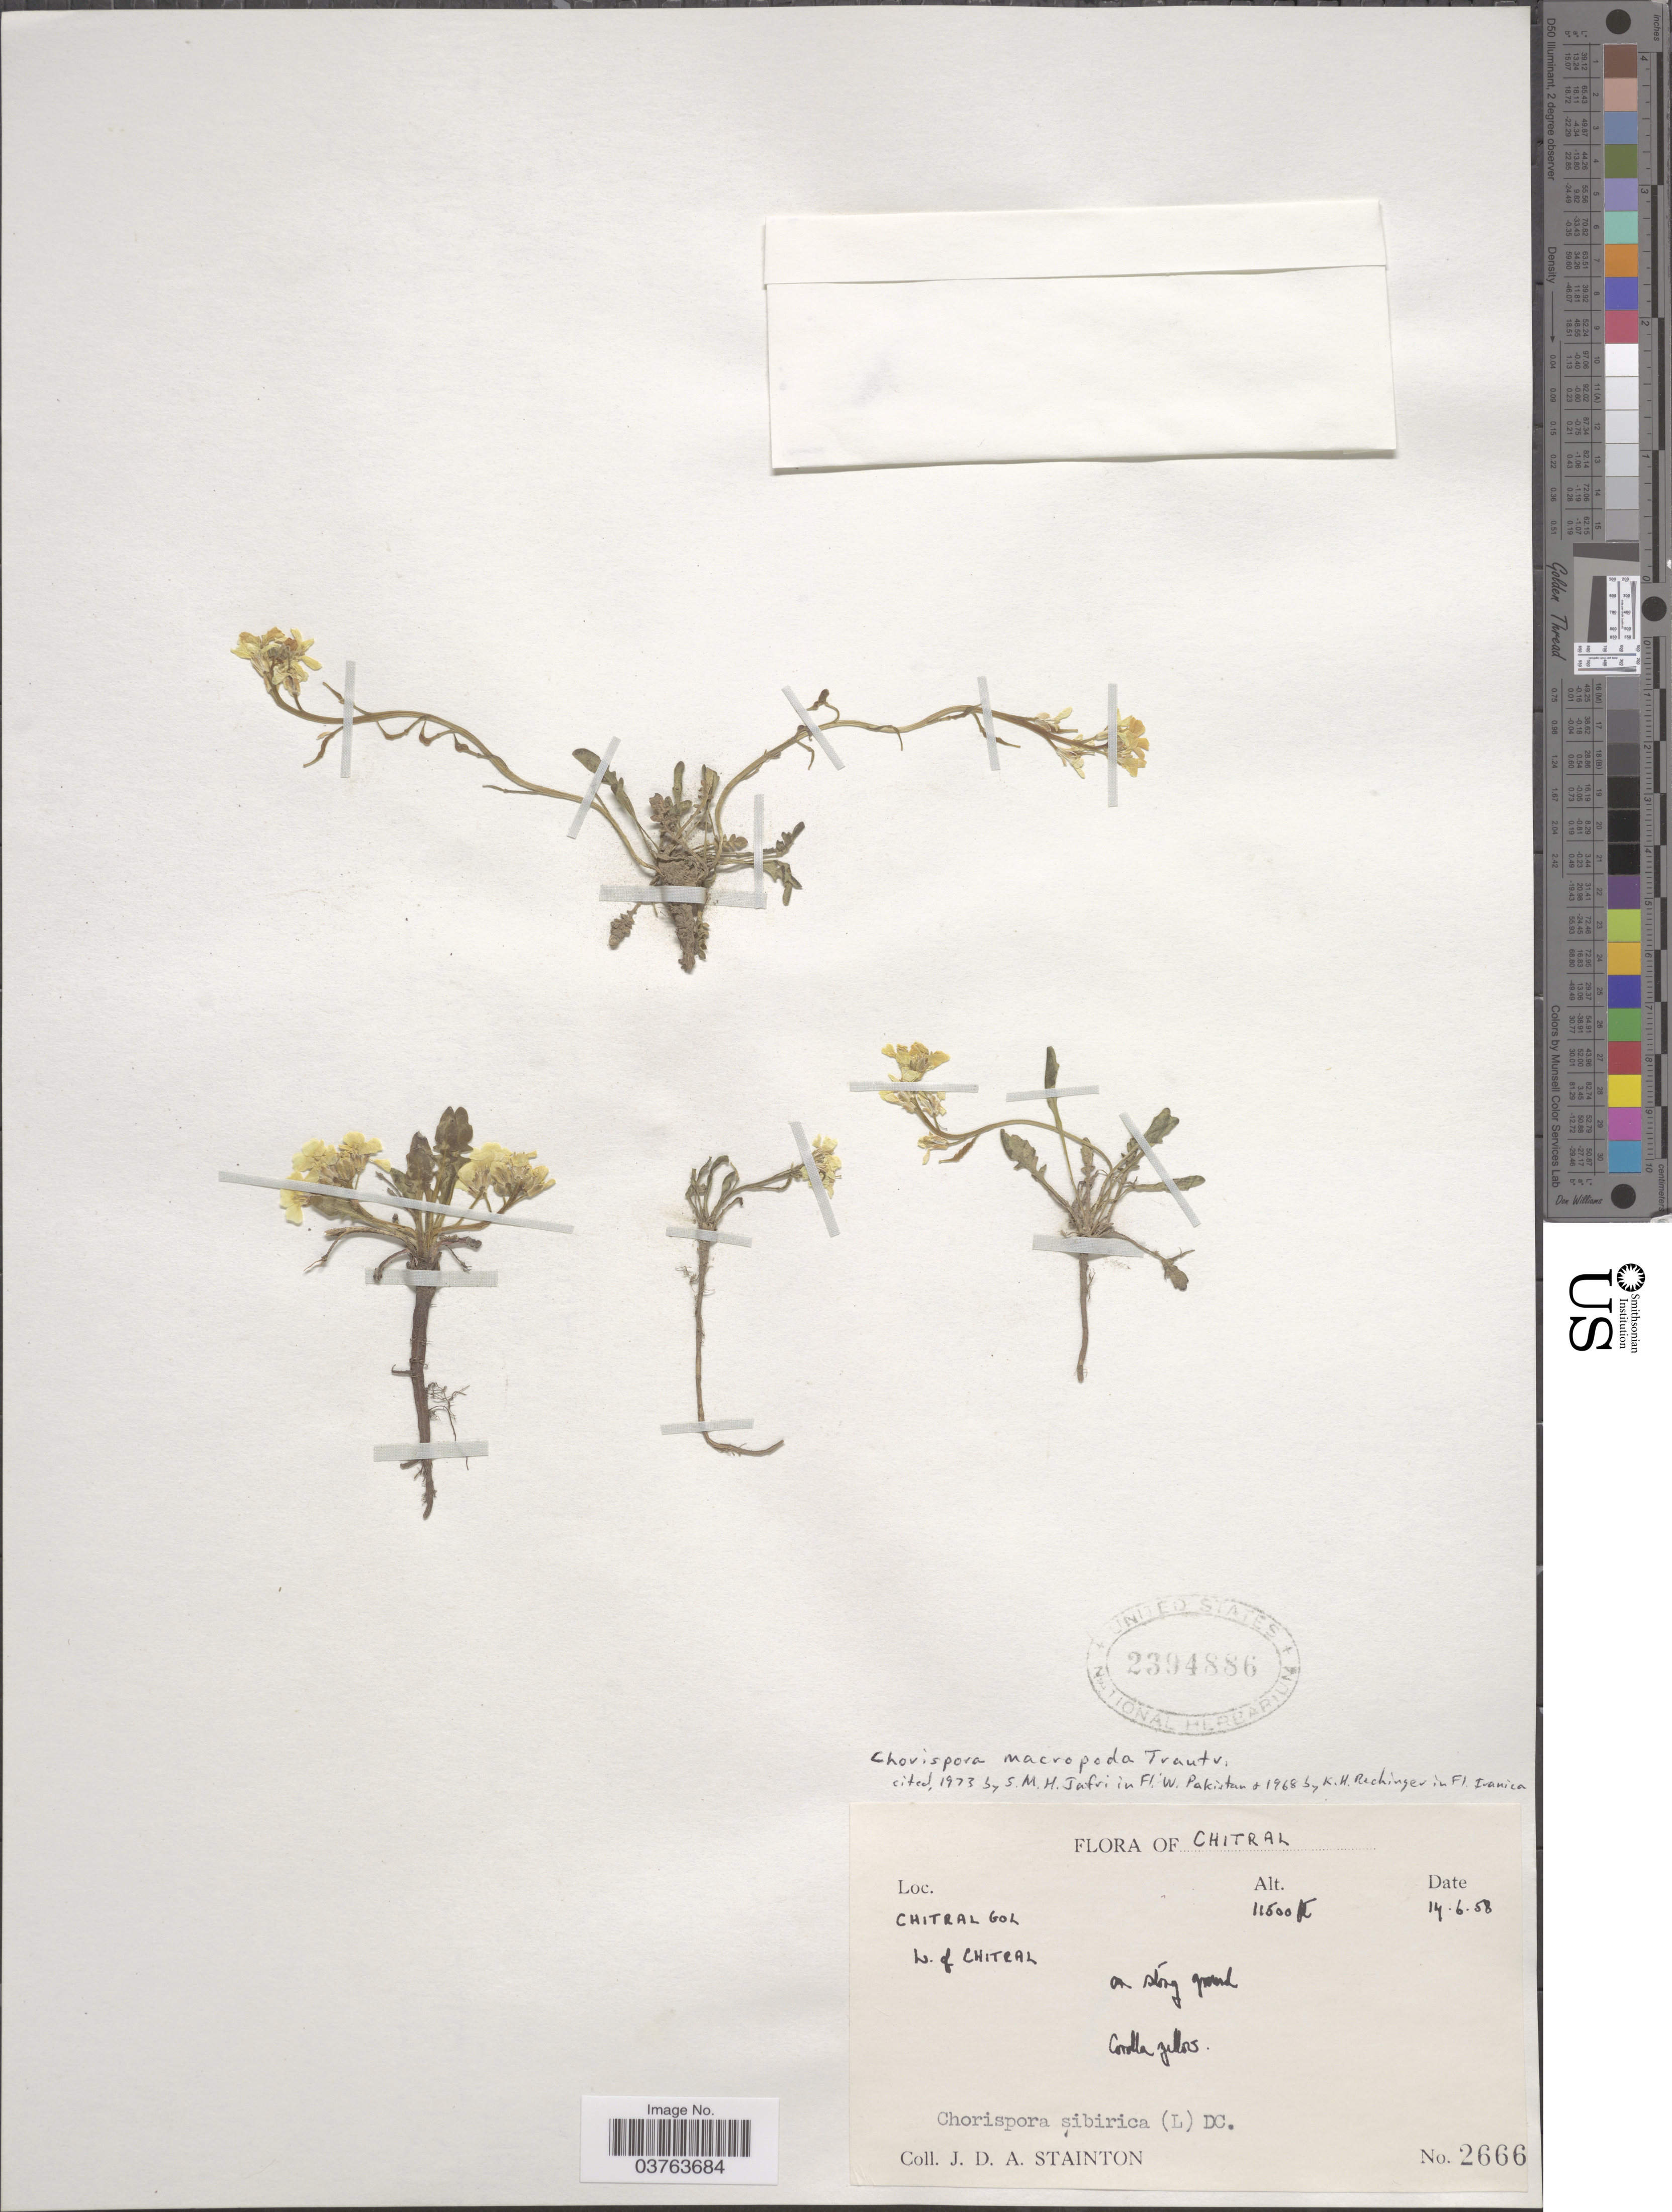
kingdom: Plantae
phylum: Tracheophyta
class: Magnoliopsida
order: Brassicales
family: Brassicaceae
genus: Chorispora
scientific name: Chorispora macropoda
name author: Trautv.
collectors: J. Stainton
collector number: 2666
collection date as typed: Transcribed d/m/y: 14/6/58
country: Pakistan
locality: Chitral Gol. W. of Chitral.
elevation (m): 3505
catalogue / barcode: US 2394886